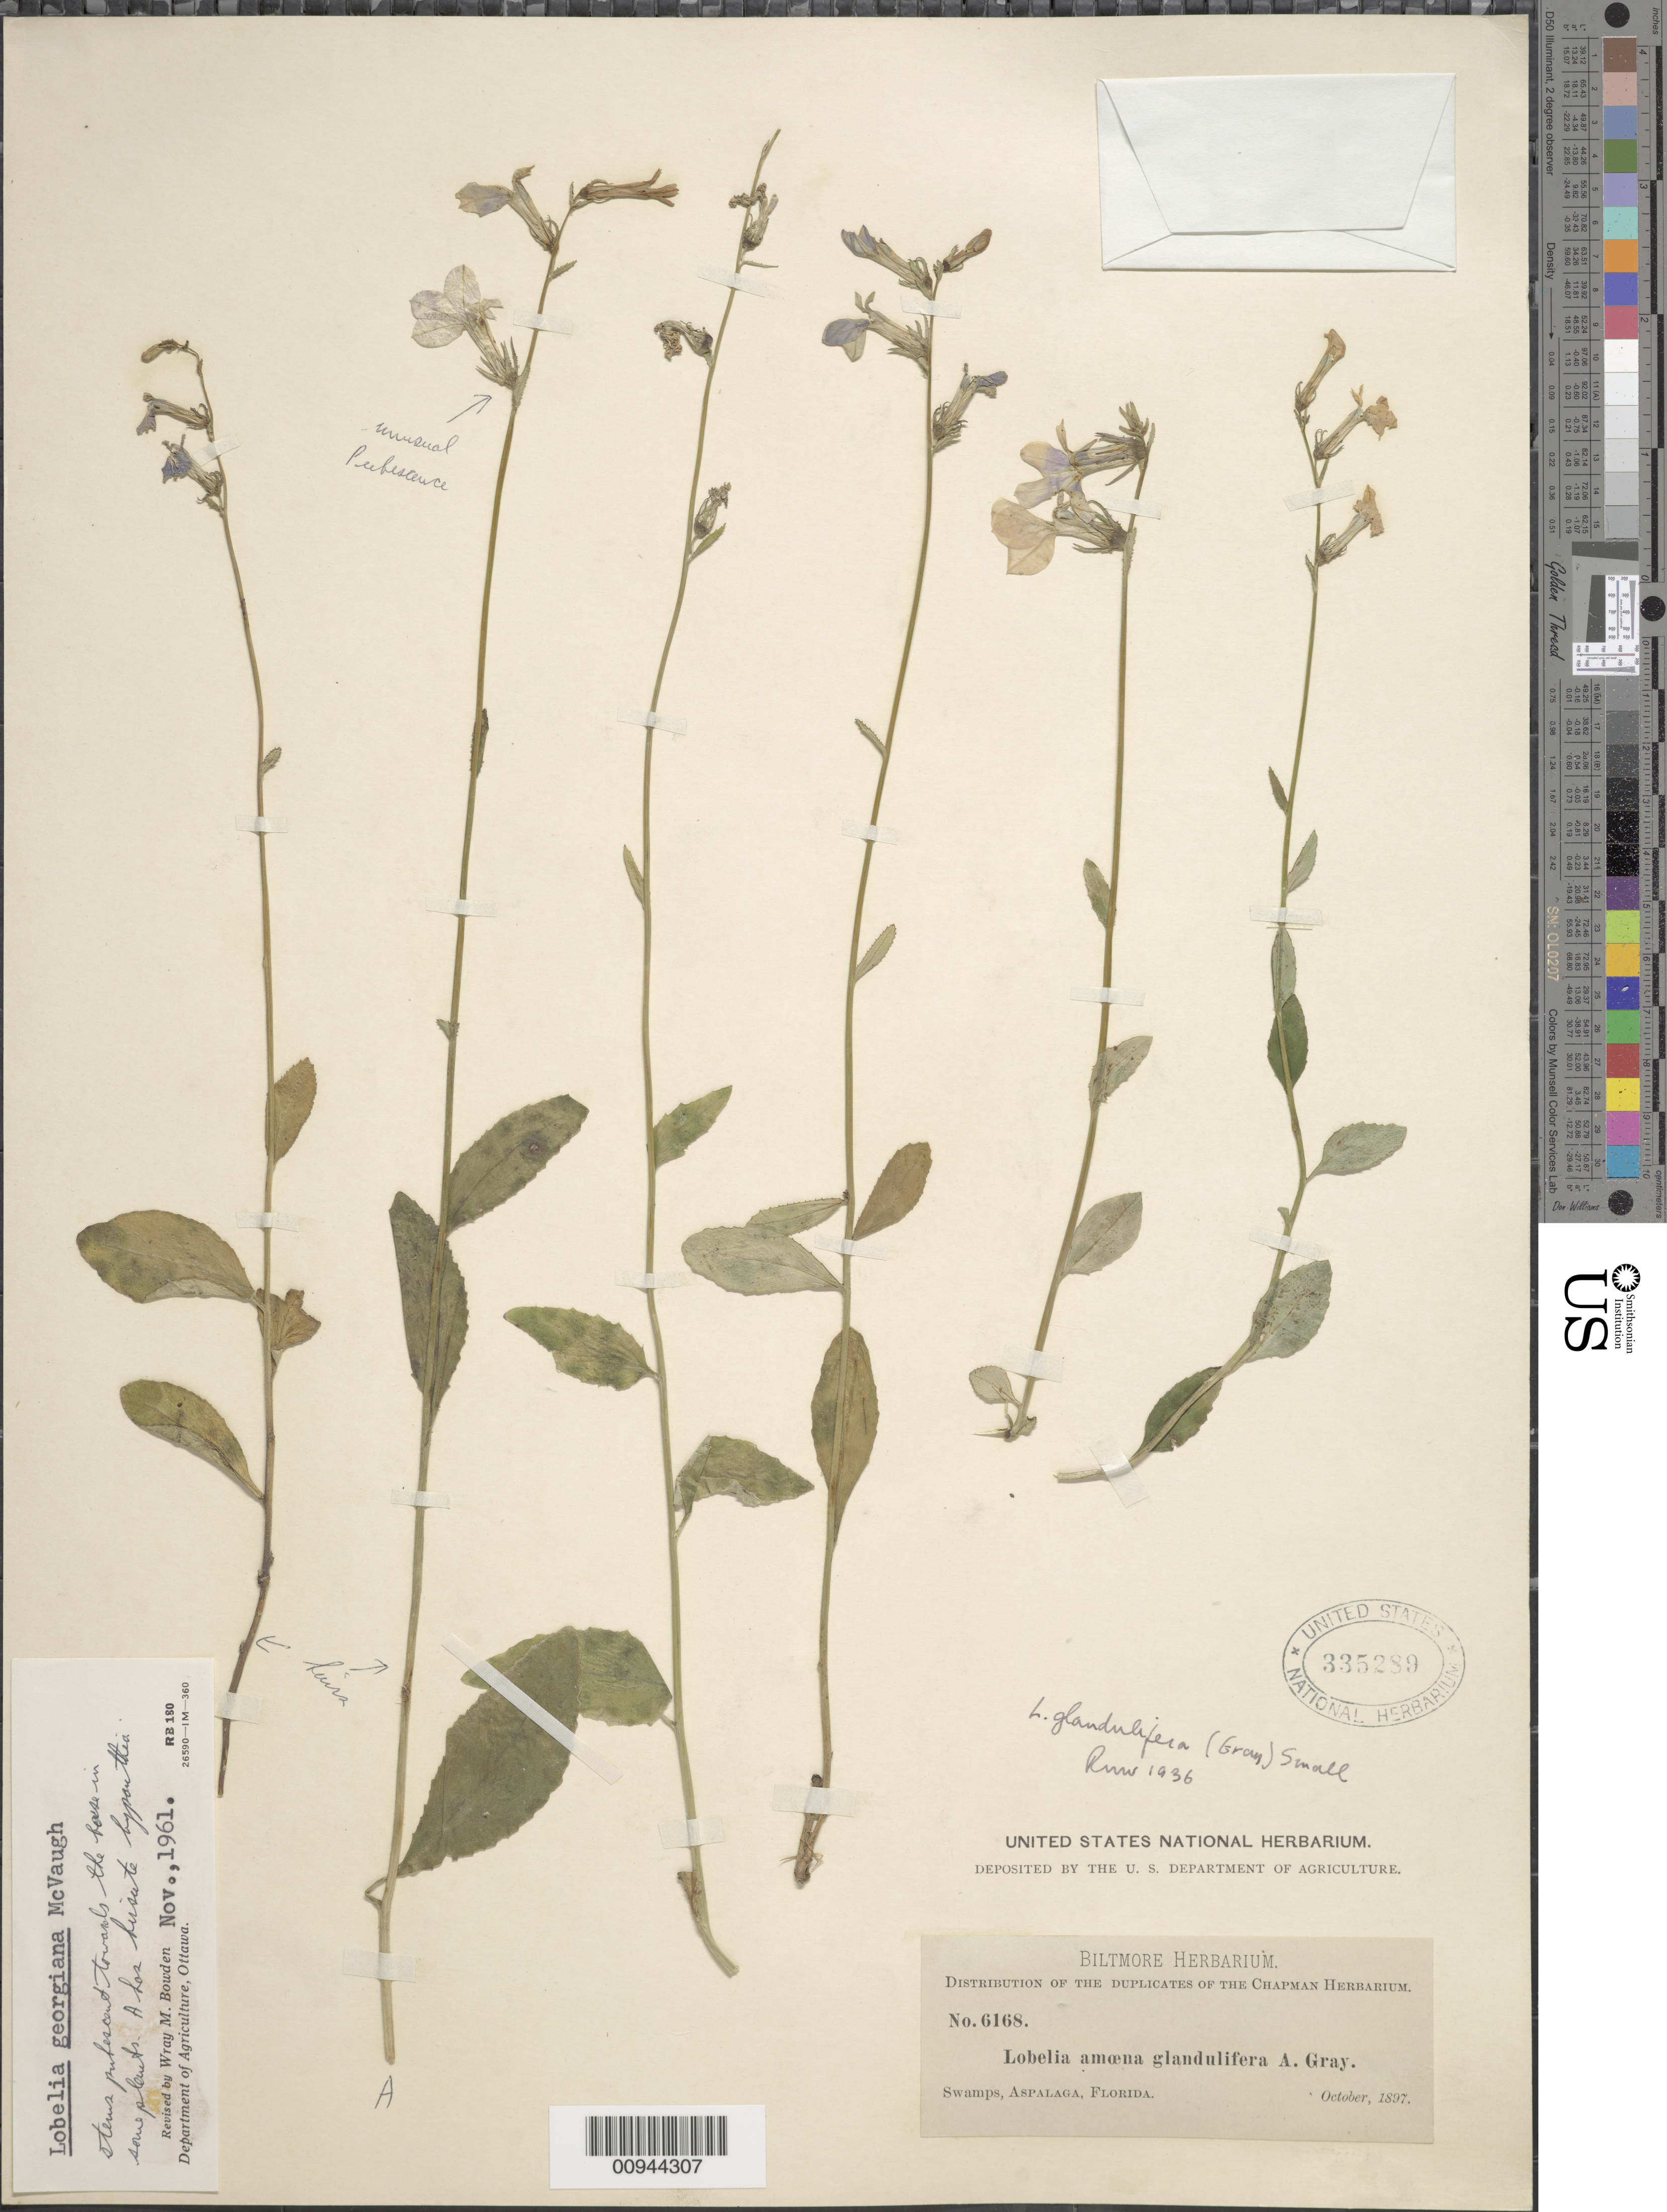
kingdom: Plantae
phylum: Tracheophyta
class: Magnoliopsida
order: Asterales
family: Campanulaceae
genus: Lobelia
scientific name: Lobelia georgiana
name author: McVaugh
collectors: ex herb. Biltmore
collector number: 6168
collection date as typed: October 1897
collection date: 1897-10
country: United States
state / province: Florida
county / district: Gadsden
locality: Aspalaga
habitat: swamps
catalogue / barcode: US 335289